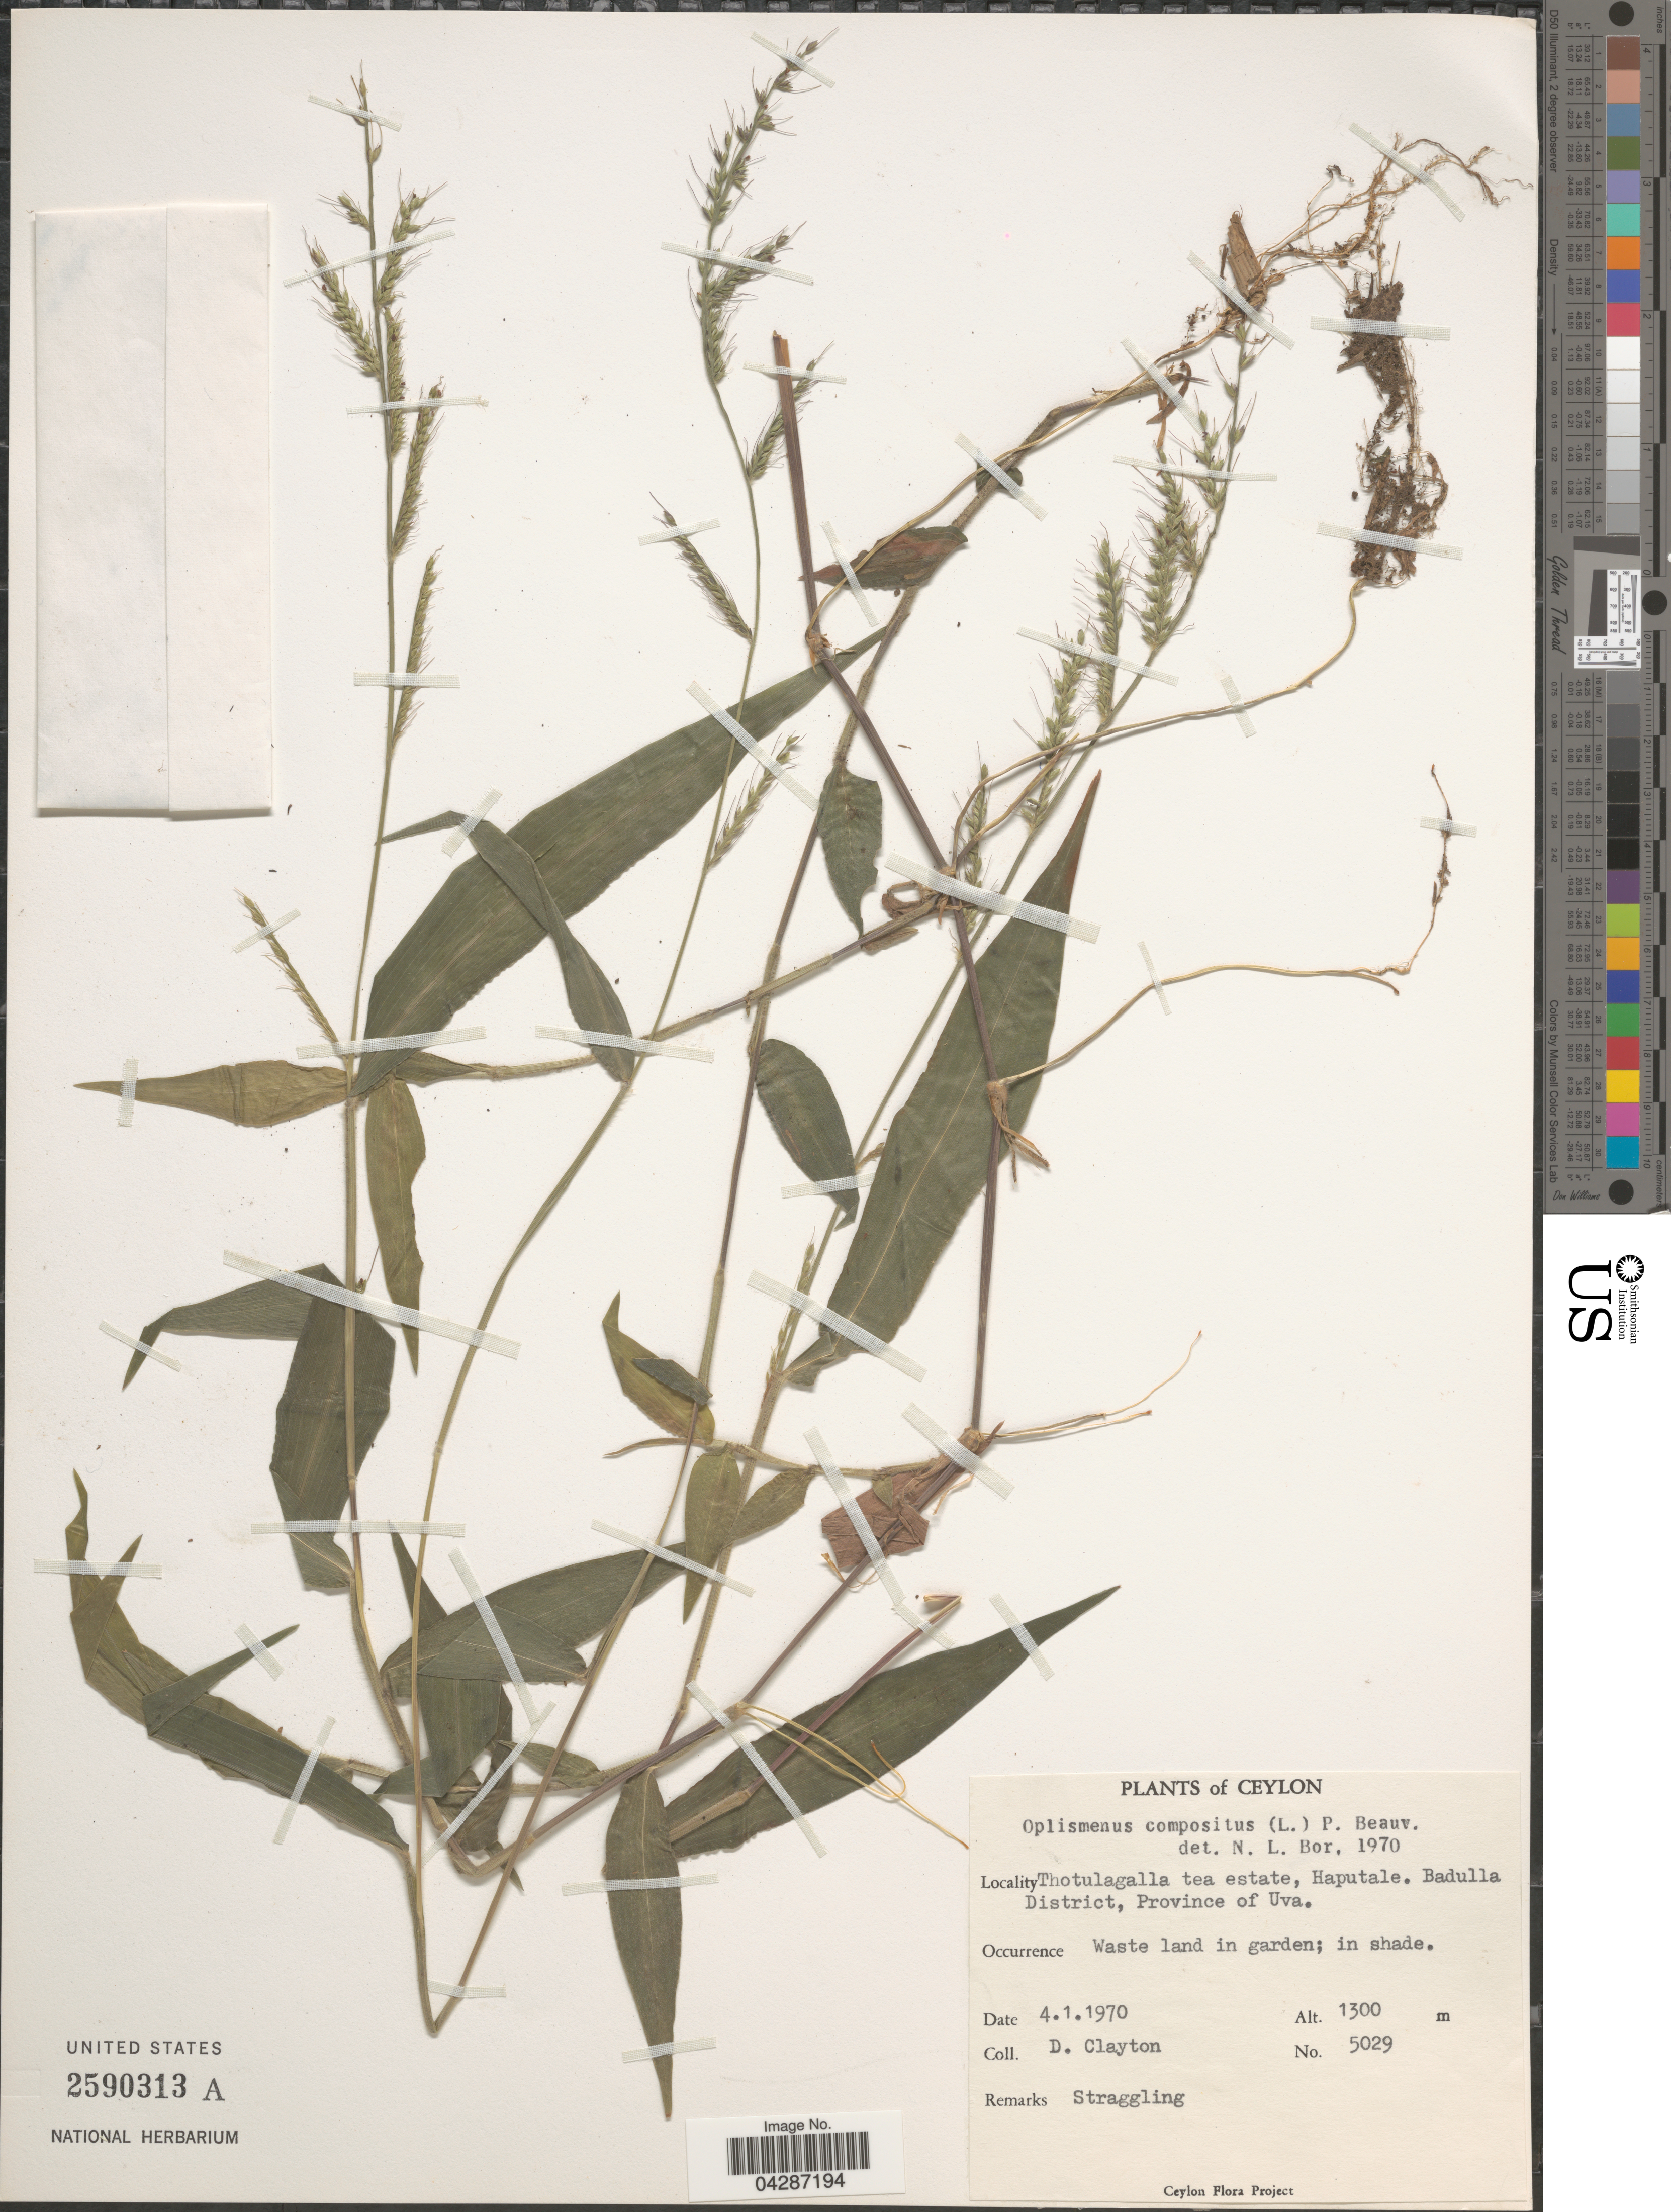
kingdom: Plantae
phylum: Tracheophyta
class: Liliopsida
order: Poales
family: Poaceae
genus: Oplismenus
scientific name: Oplismenus compositus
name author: (L.) P. Beauv.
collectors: D. Clayton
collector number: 5029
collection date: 1970-01-04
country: Sri Lanka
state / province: Uva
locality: Ceylon. Thotulagalla tea estate, Haputale. Badulla District. Waste land in garden; in shade.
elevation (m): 1300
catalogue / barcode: US 2590313A